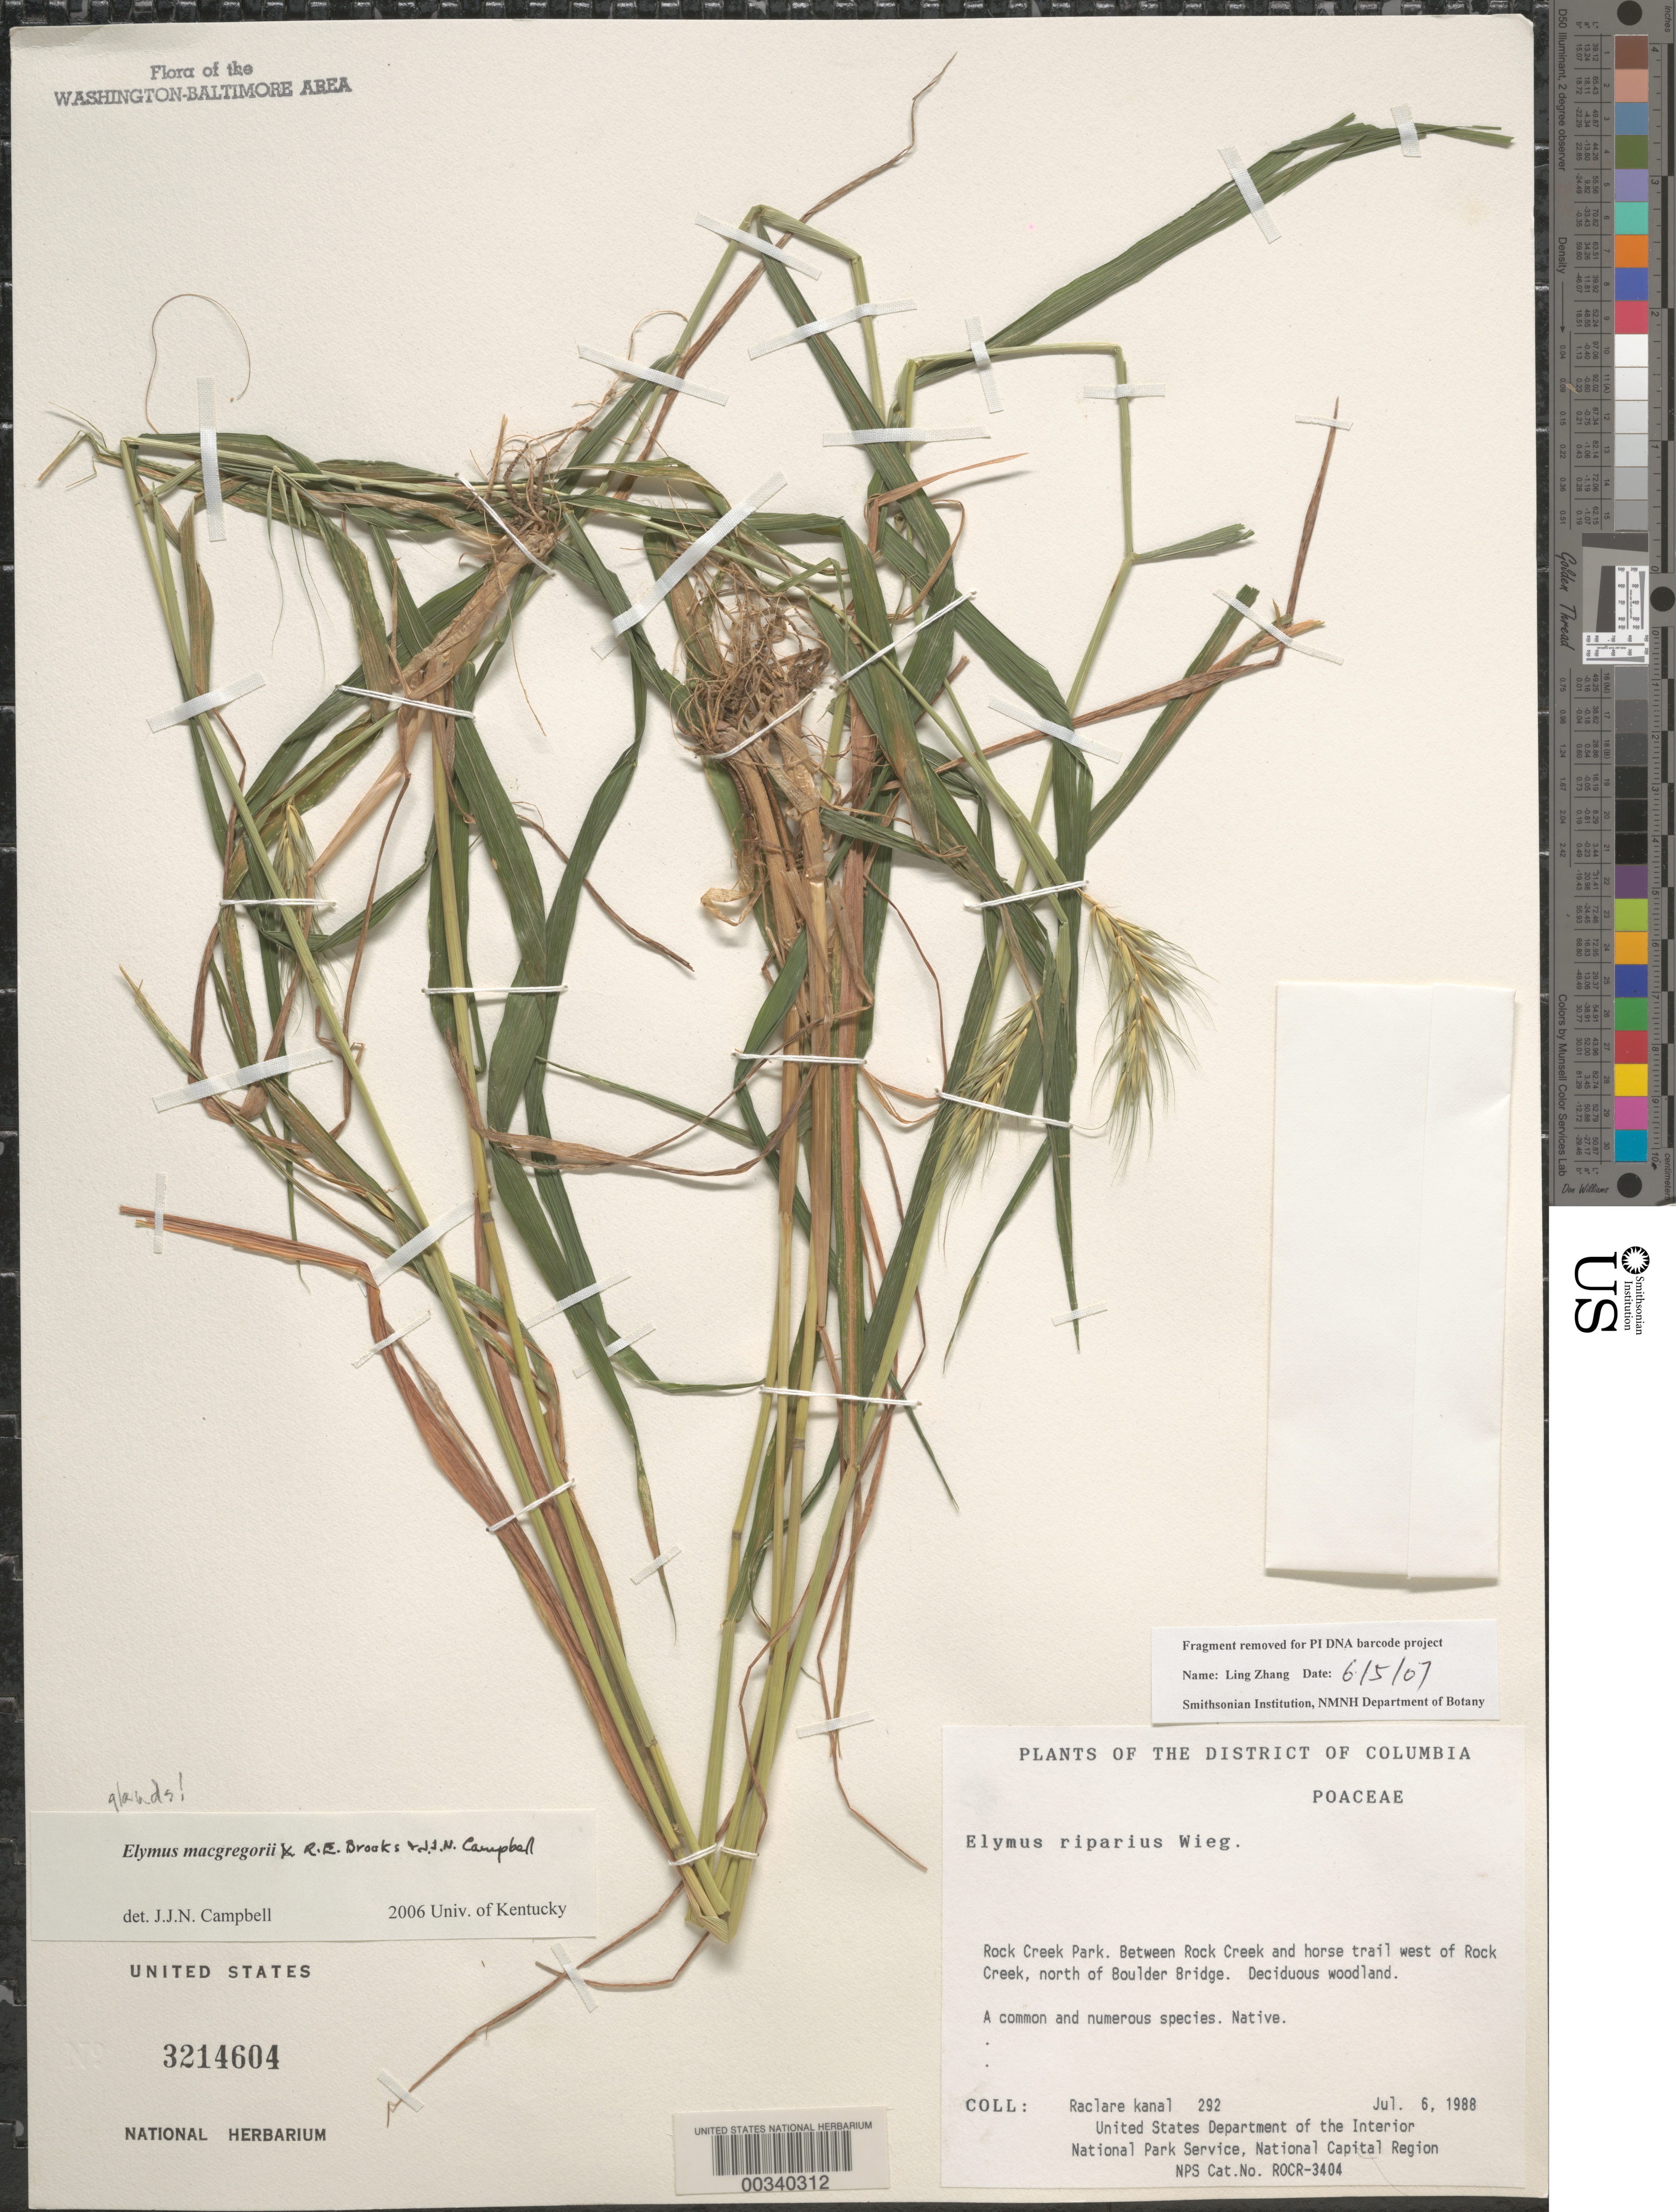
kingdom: Plantae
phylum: Tracheophyta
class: Liliopsida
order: Poales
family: Poaceae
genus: Elymus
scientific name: Elymus macgregorii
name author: R.E. Brooks & J.J.N. Campb.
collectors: R. Kanal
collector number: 292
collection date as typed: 06 Jul 1988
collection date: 1988-07-06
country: United States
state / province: District of Columbia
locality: Rock Creek Park. Between Rock Creek and Horse trail W of Rock Creek, N of Boulder Bridge Rock Creek Park and Vicinity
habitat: Deciduous woodland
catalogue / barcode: US 3214604